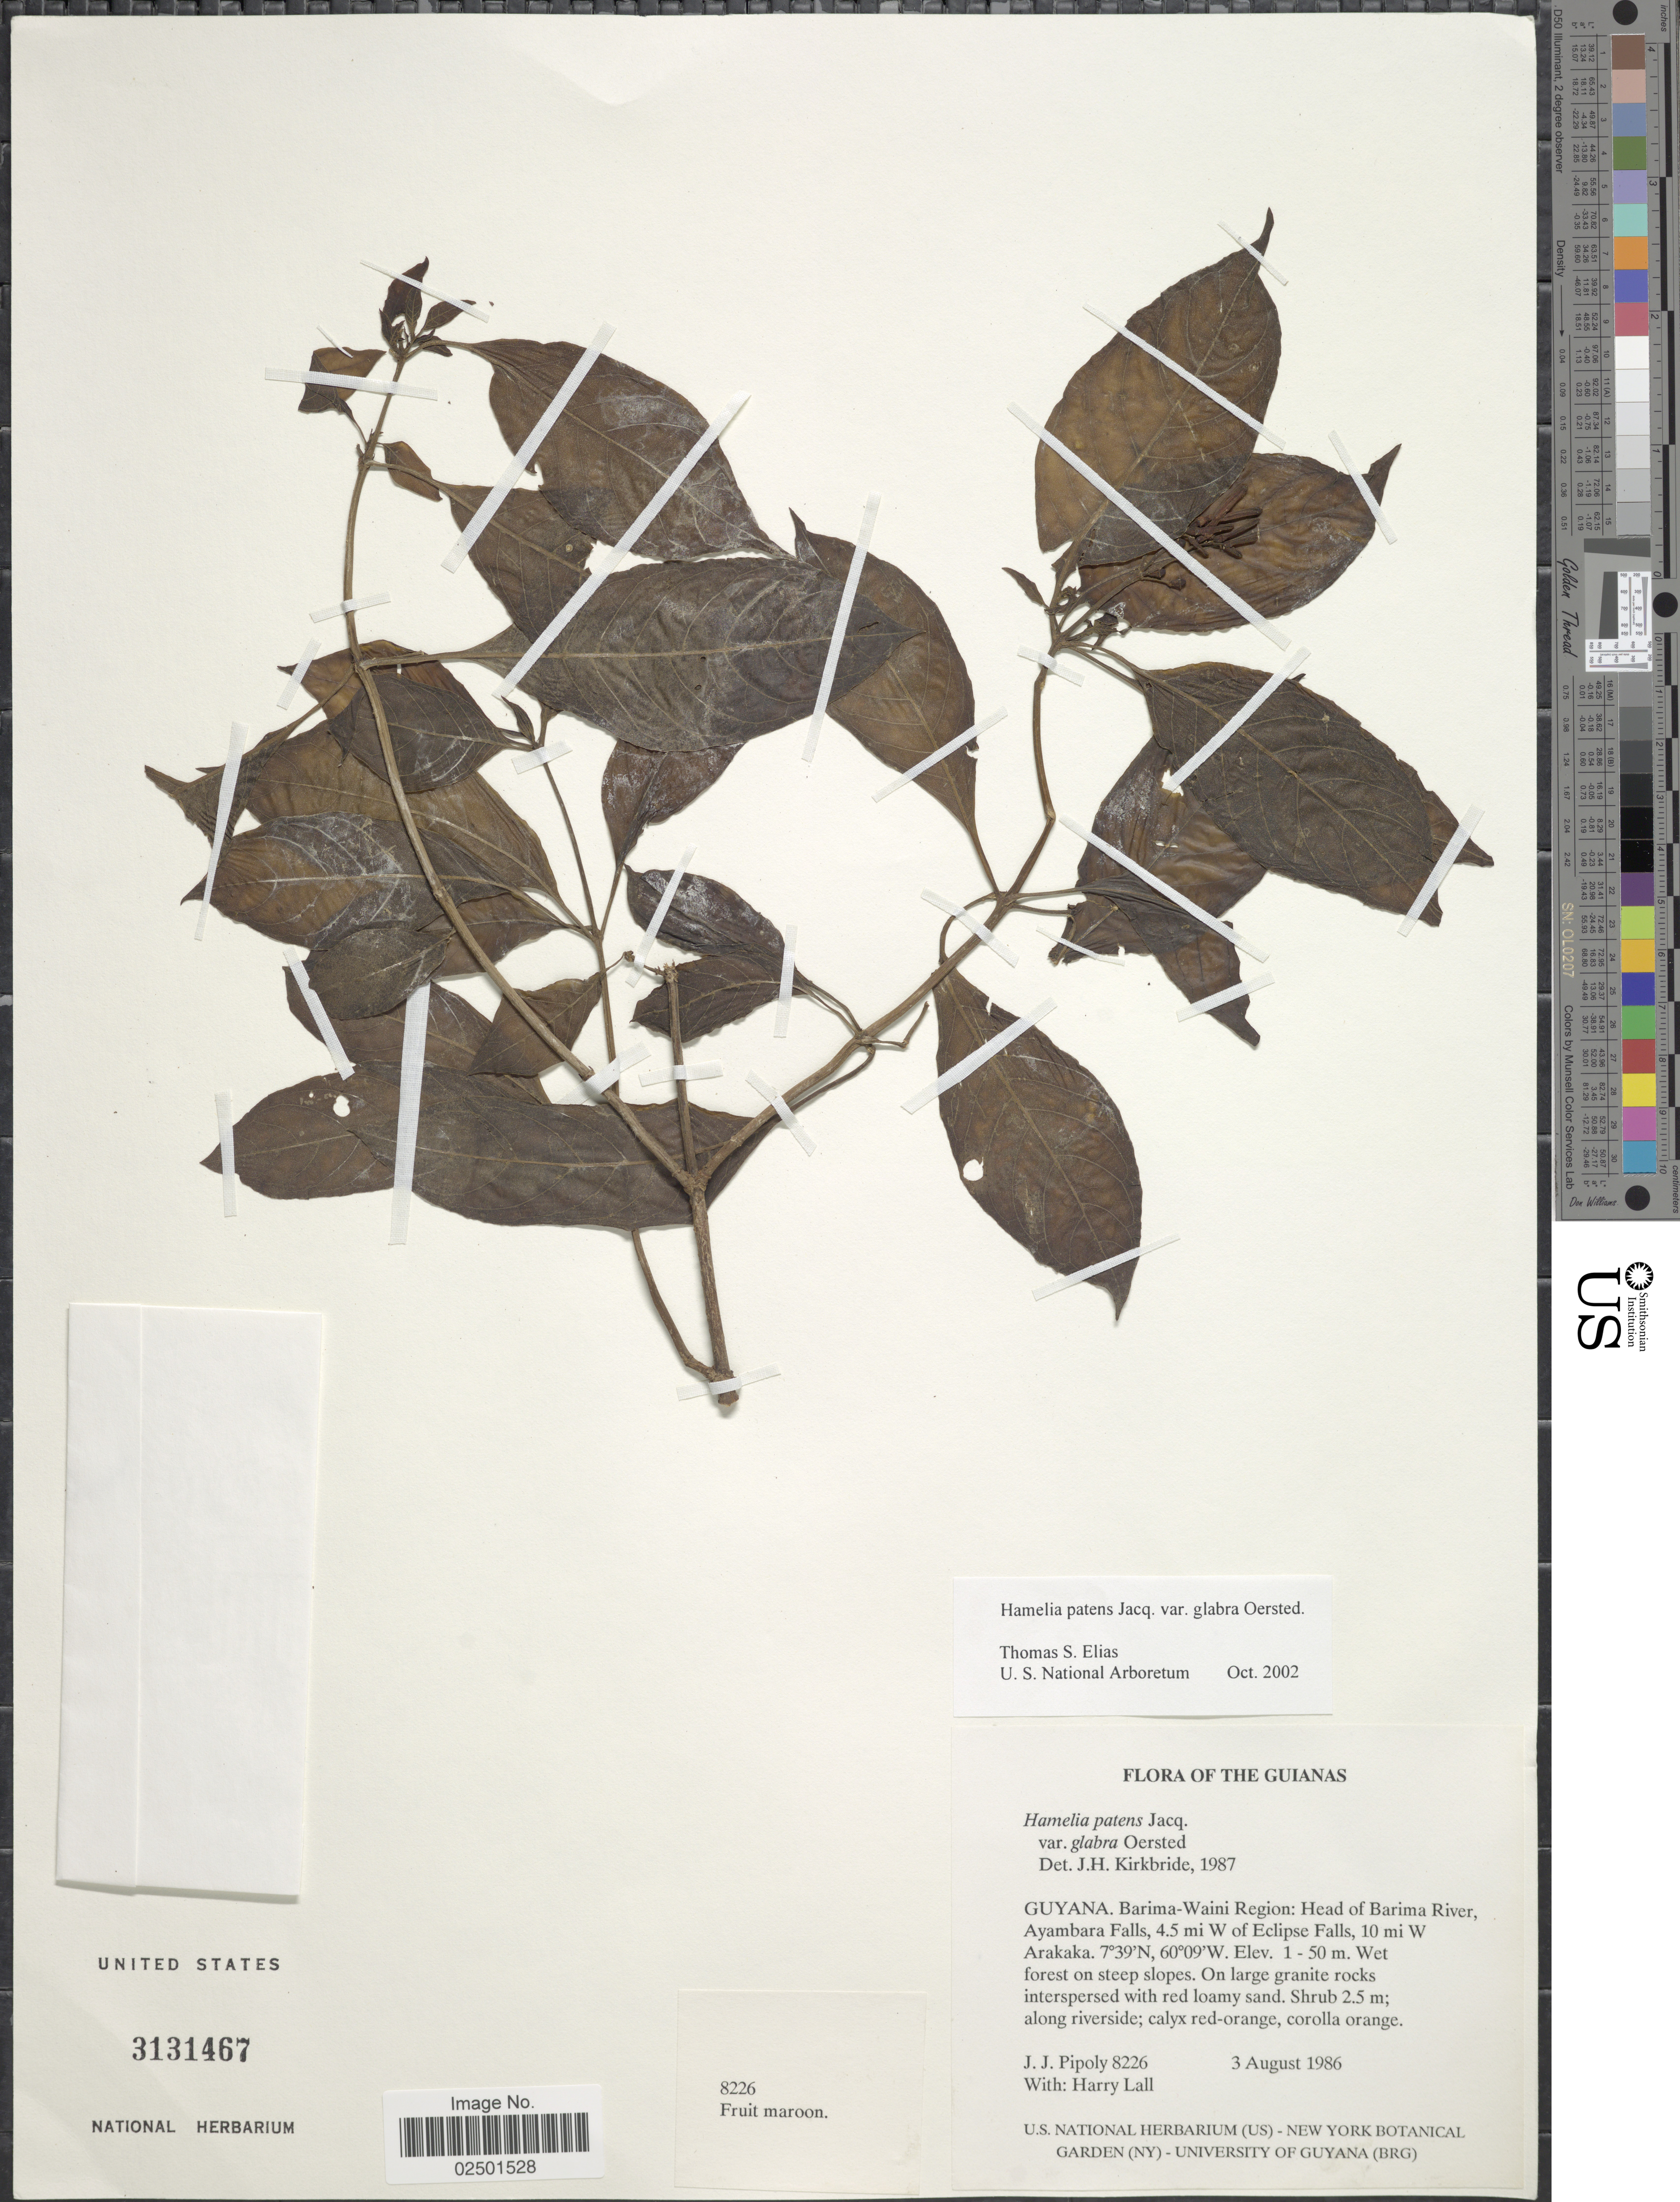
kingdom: Plantae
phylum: Tracheophyta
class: Magnoliopsida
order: Gentianales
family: Rubiaceae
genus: Hamelia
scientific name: Hamelia patens var. glabra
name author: Oerst.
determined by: Kirkbride, J. H., Jr.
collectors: J. J. Pipoly & H. Lall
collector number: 8226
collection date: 1986-08-03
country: Guyana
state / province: Barima-Waini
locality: Barima-Waini Region: Head of Barima River, Ayambara Falls, 4.5 mi W of Eclipse Falls, 10 mi W Arakaka.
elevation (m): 1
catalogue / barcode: US 3131467